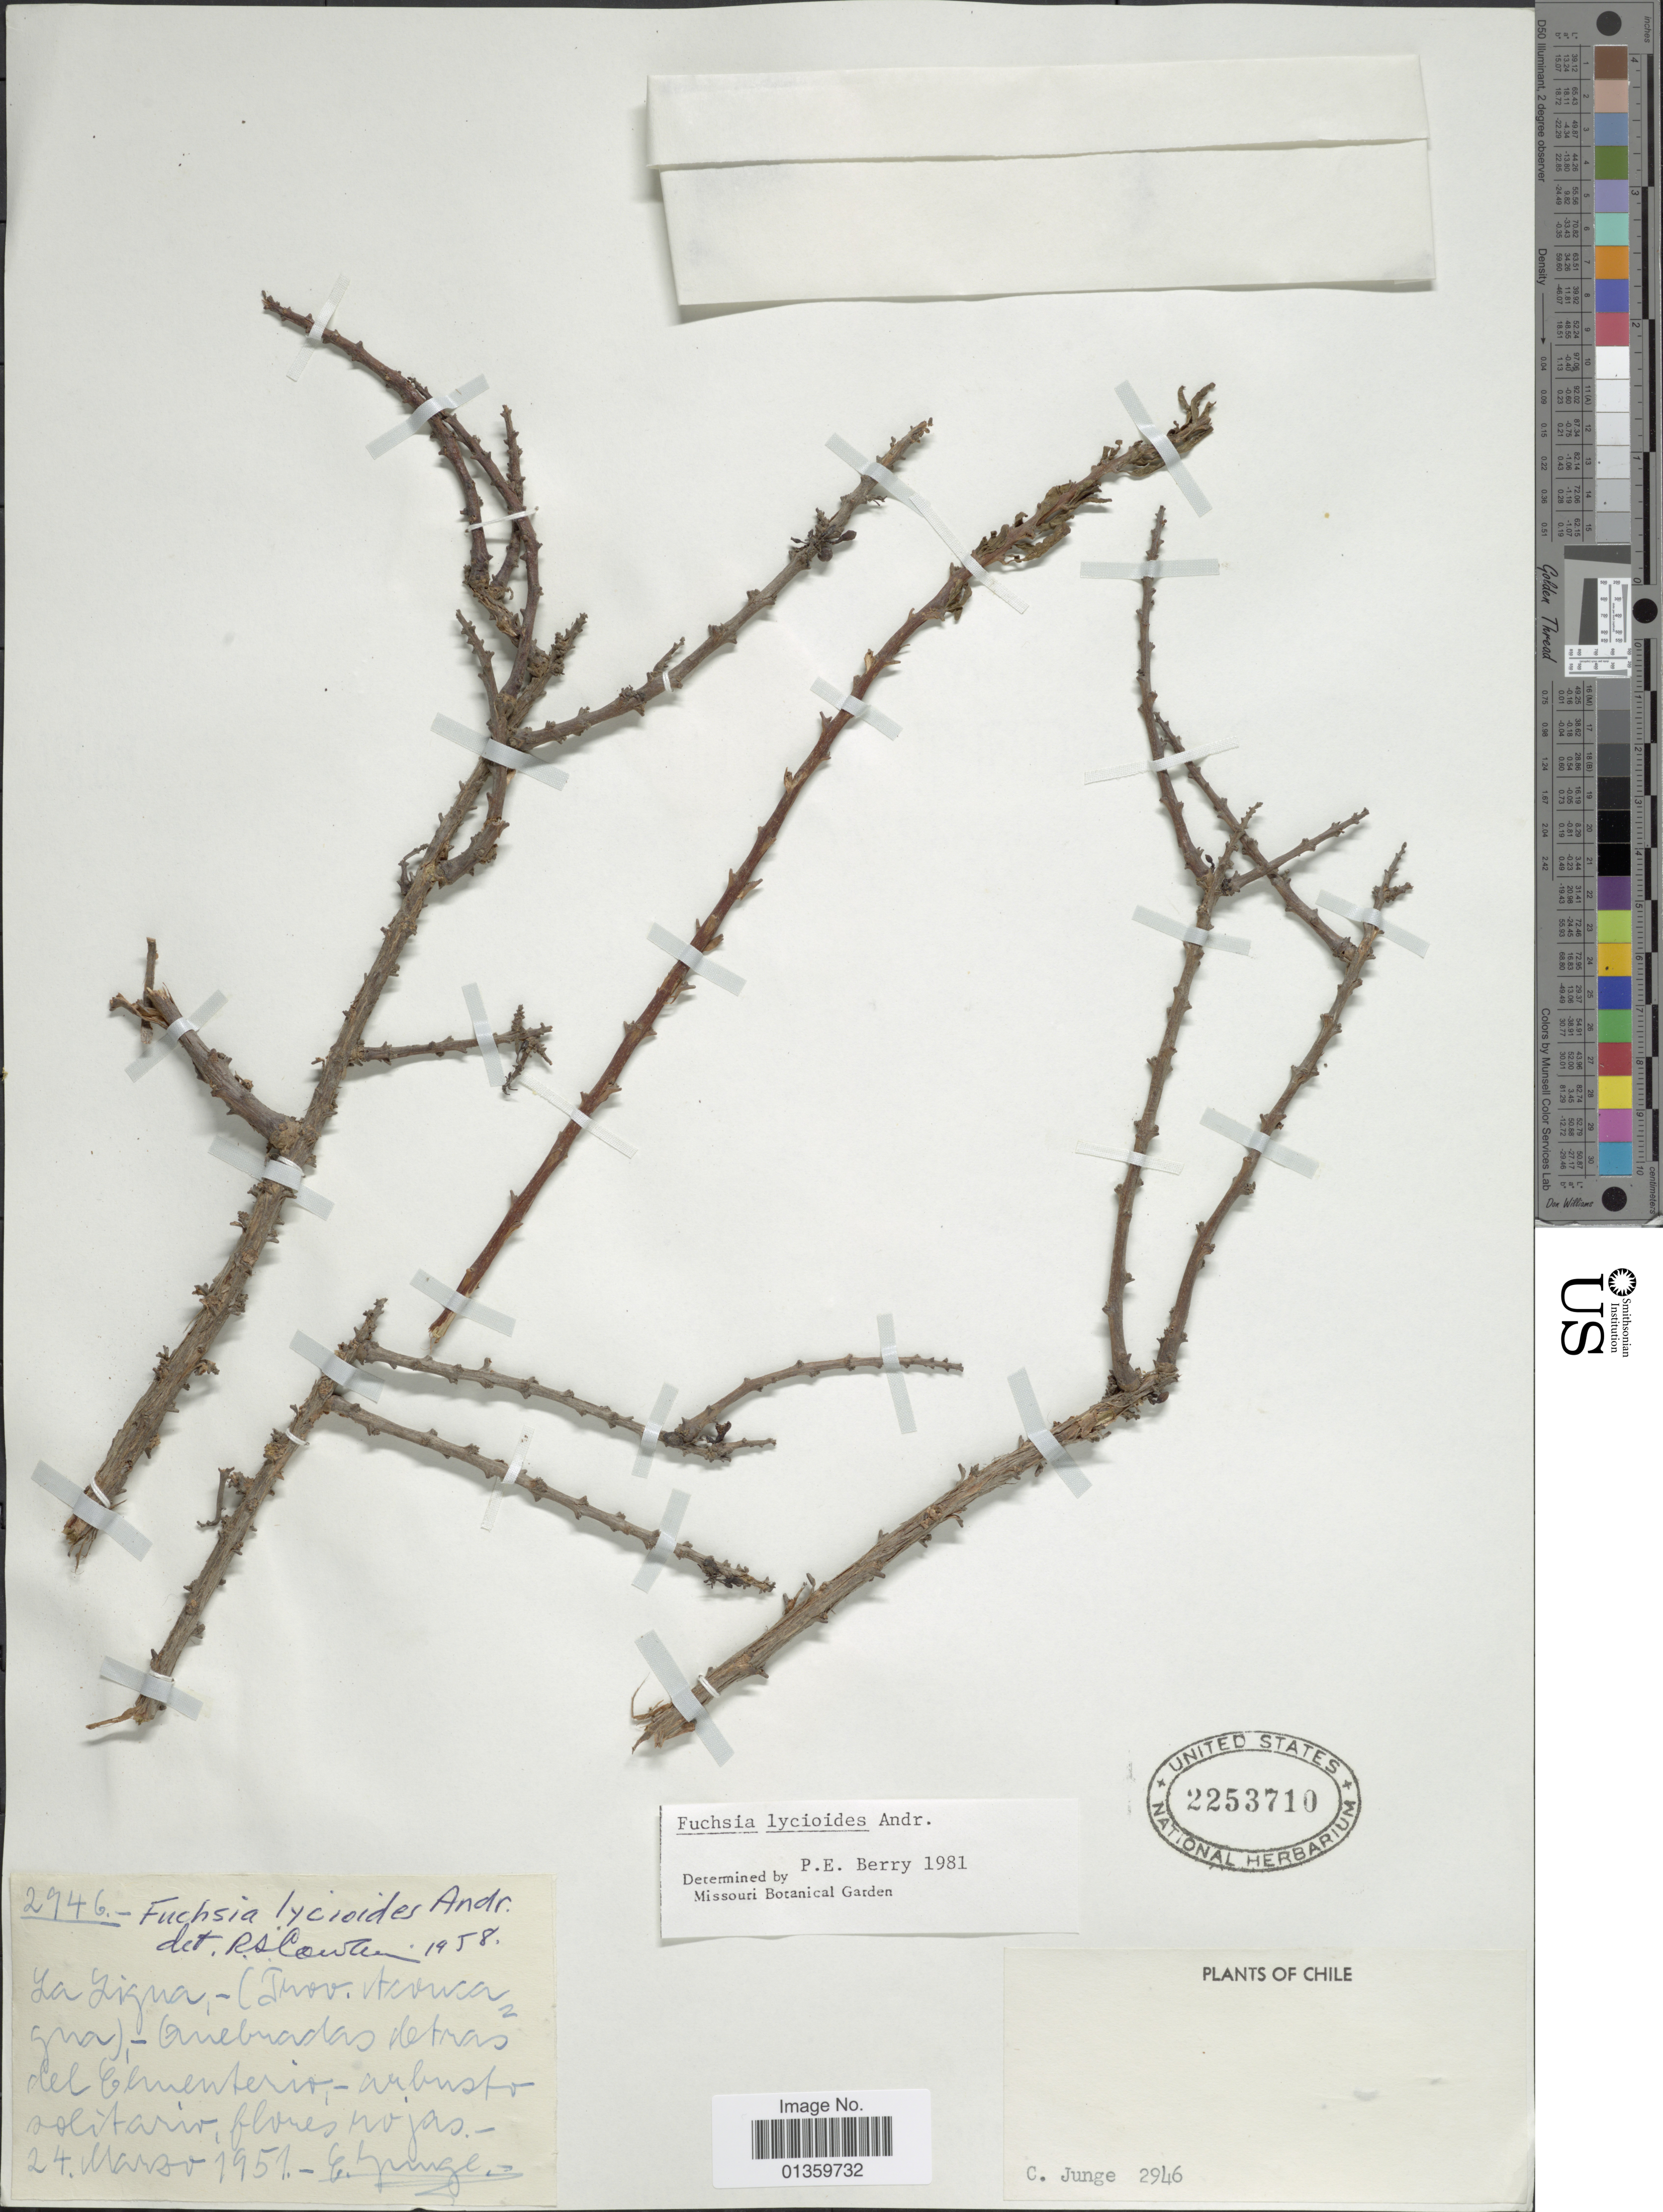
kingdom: Plantae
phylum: Tracheophyta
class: Magnoliopsida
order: Myrtales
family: Onagraceae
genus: Fuchsia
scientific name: Fuchsia lycioides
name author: Andrews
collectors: C. Junge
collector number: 2946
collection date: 1951-03-24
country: Chile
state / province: Valparaíso (V)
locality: La Ligua (Prov. Aconcagua) - Quebradas detras del Cementerio.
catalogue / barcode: US 2253710